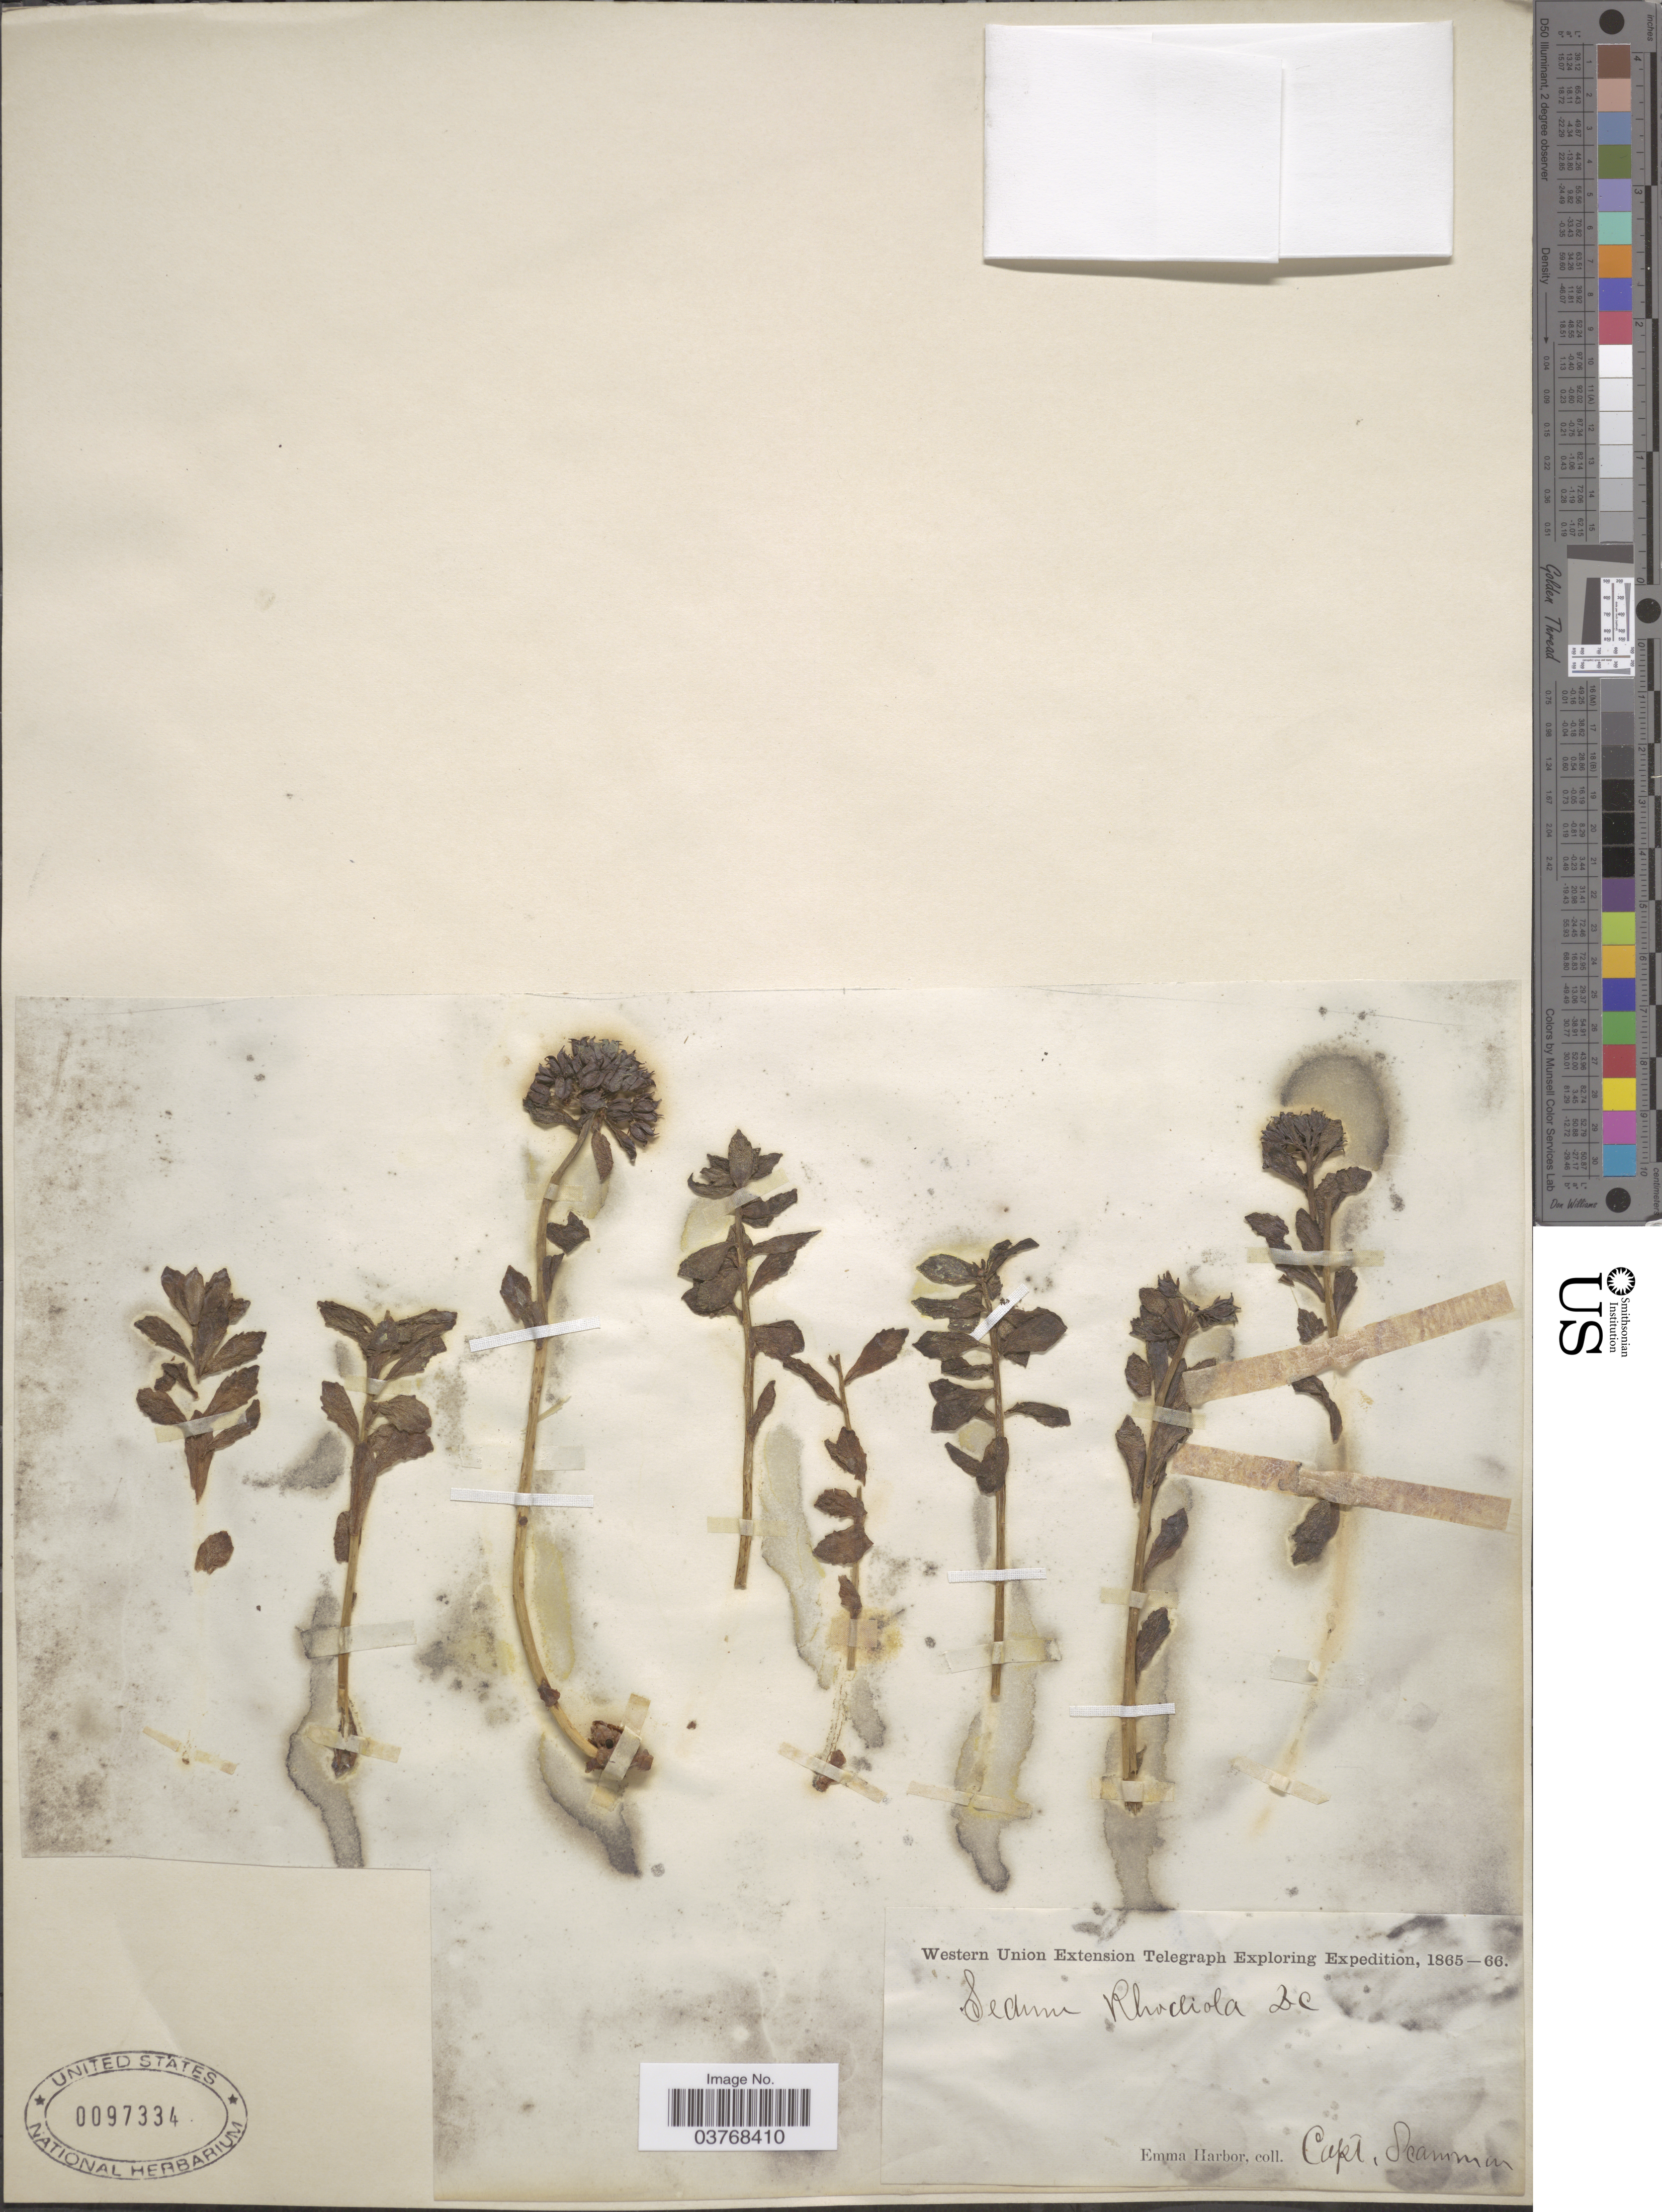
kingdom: Plantae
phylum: Tracheophyta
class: Magnoliopsida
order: Saxifragales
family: Crassulaceae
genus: Sedum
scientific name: Sedum rhodiola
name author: DC.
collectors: Scamman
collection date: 1865/1866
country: Russian Federation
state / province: Chukotka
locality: Emma Harbor.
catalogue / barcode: US 97334